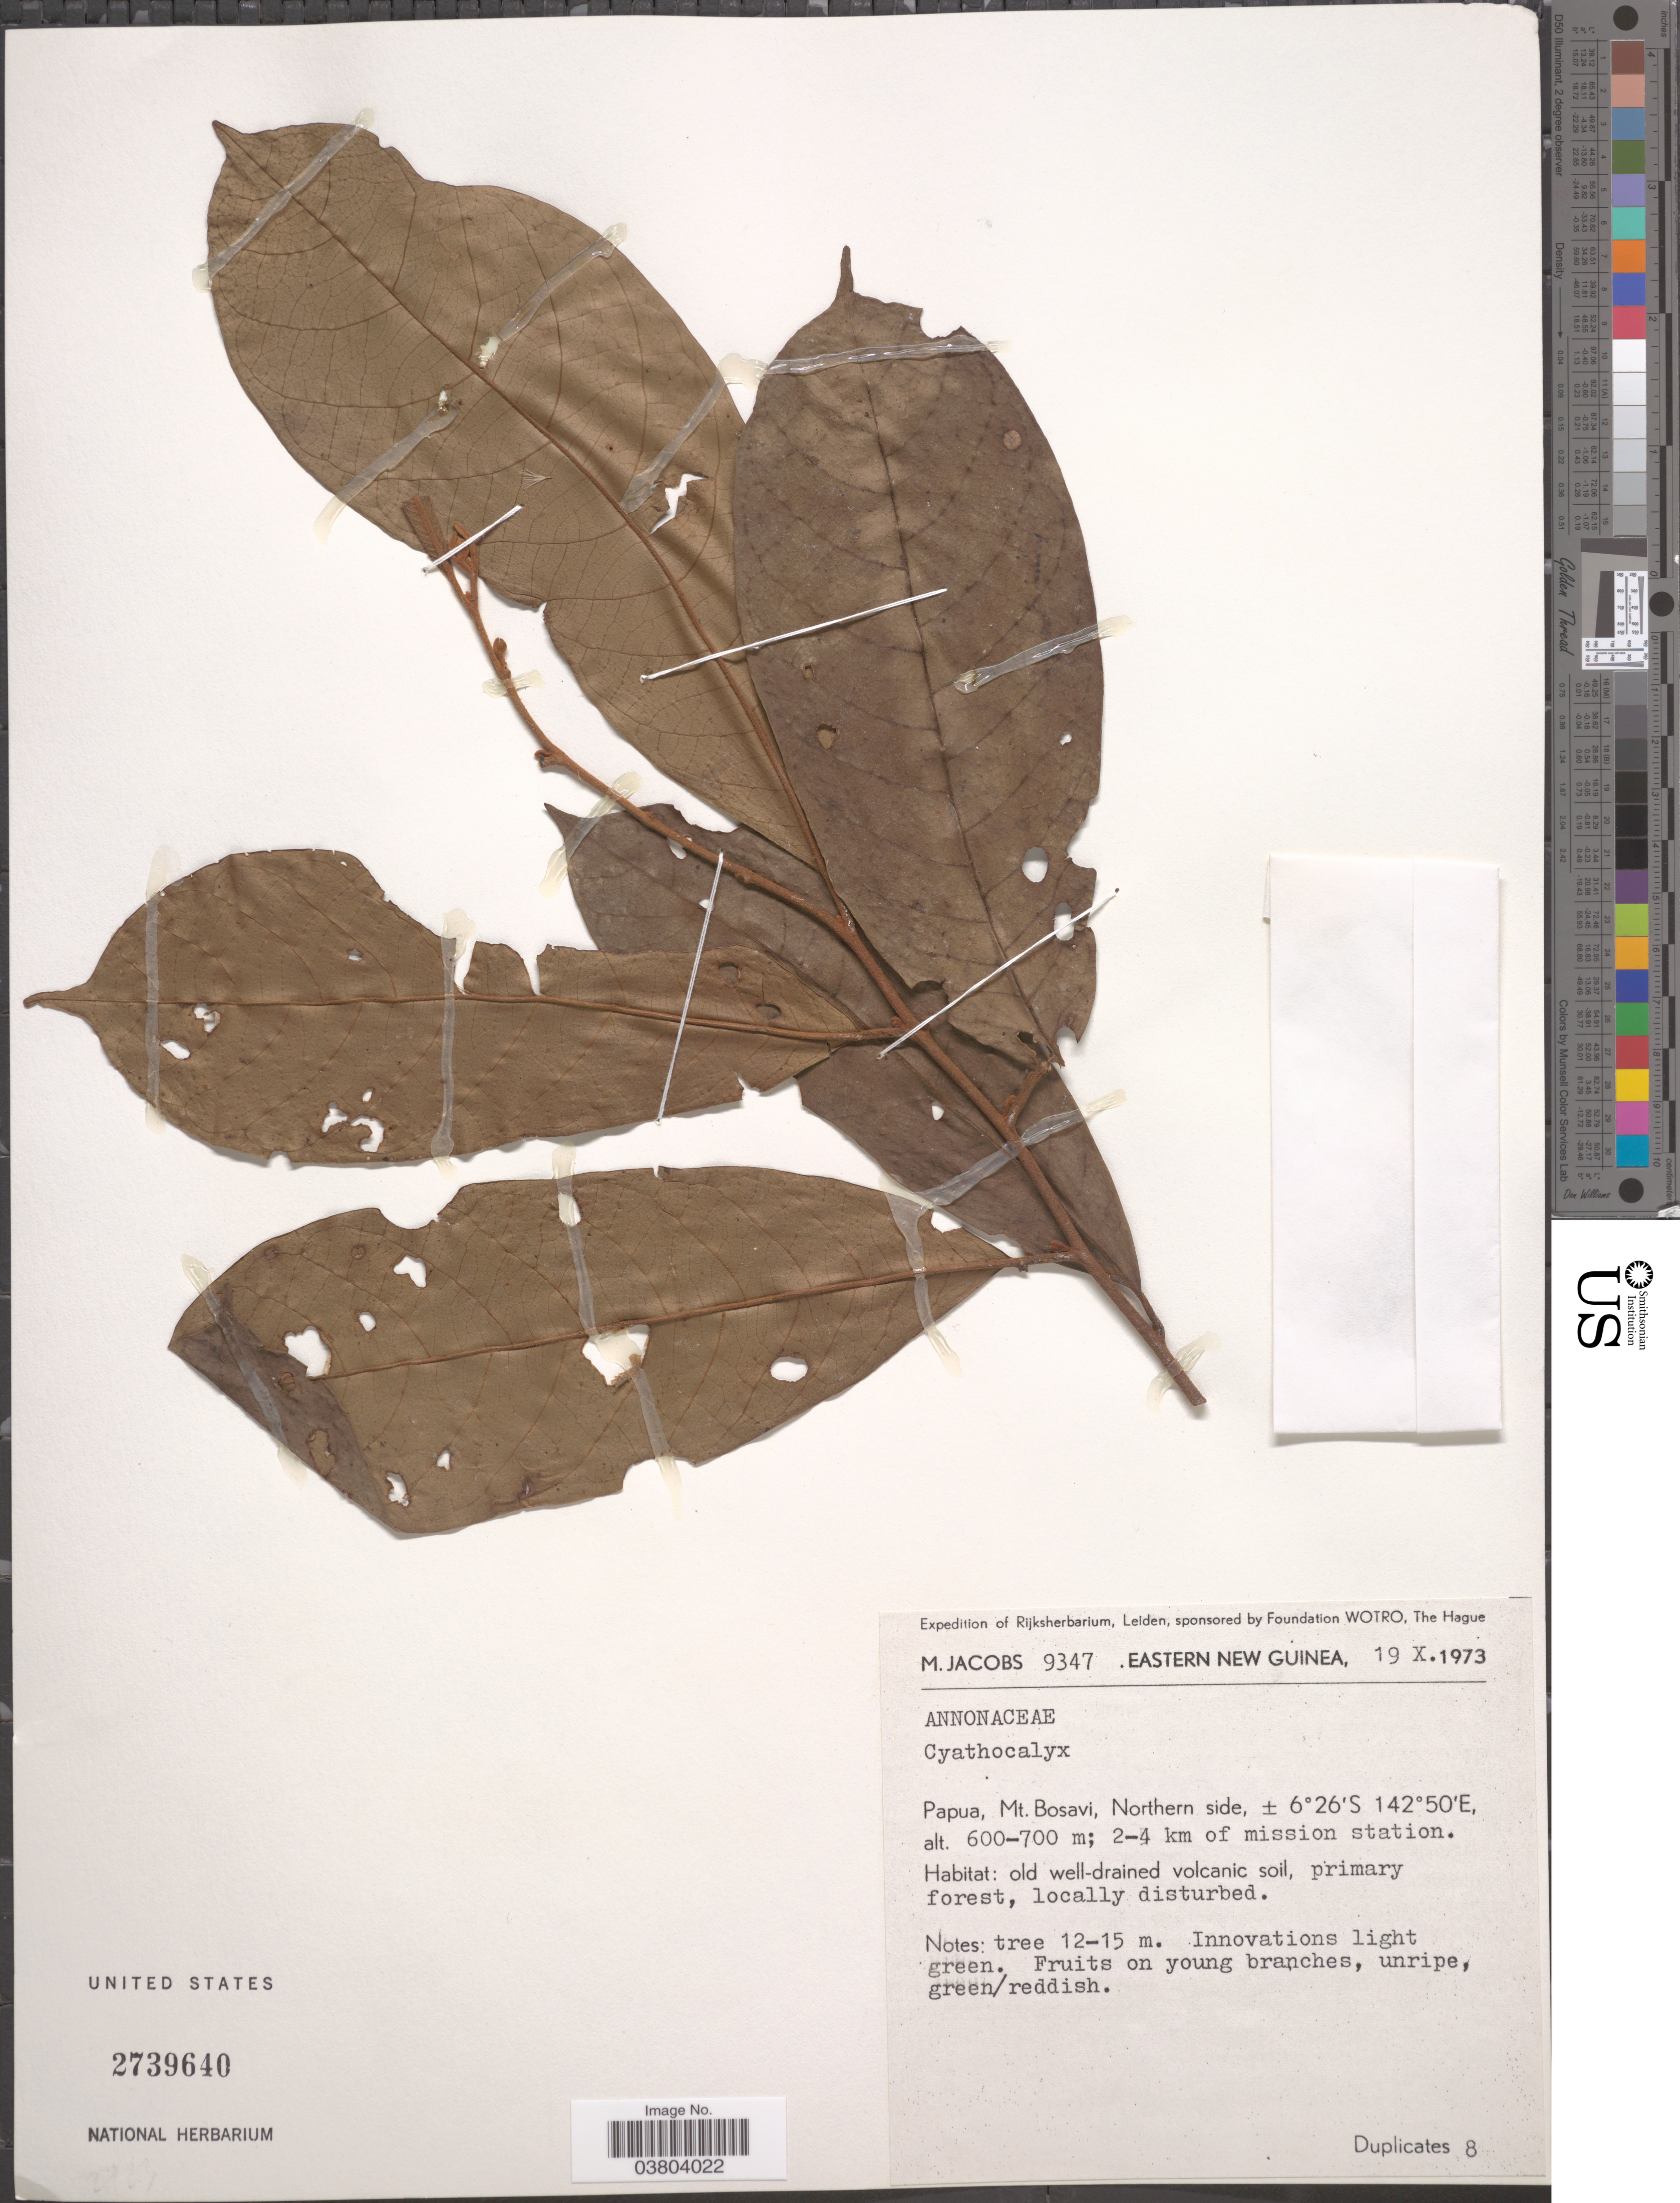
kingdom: Plantae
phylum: Tracheophyta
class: Magnoliopsida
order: Magnoliales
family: Annonaceae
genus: Cyathocalyx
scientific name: Cyathocalyx sp.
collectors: M. Jacobs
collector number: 9347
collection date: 1973-10-19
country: Papua New Guinea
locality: Eastern New Guinea. Papua, Mt. Bosavi, Northern side. 2-4 km of mission station.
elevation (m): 600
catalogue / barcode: US 2739640